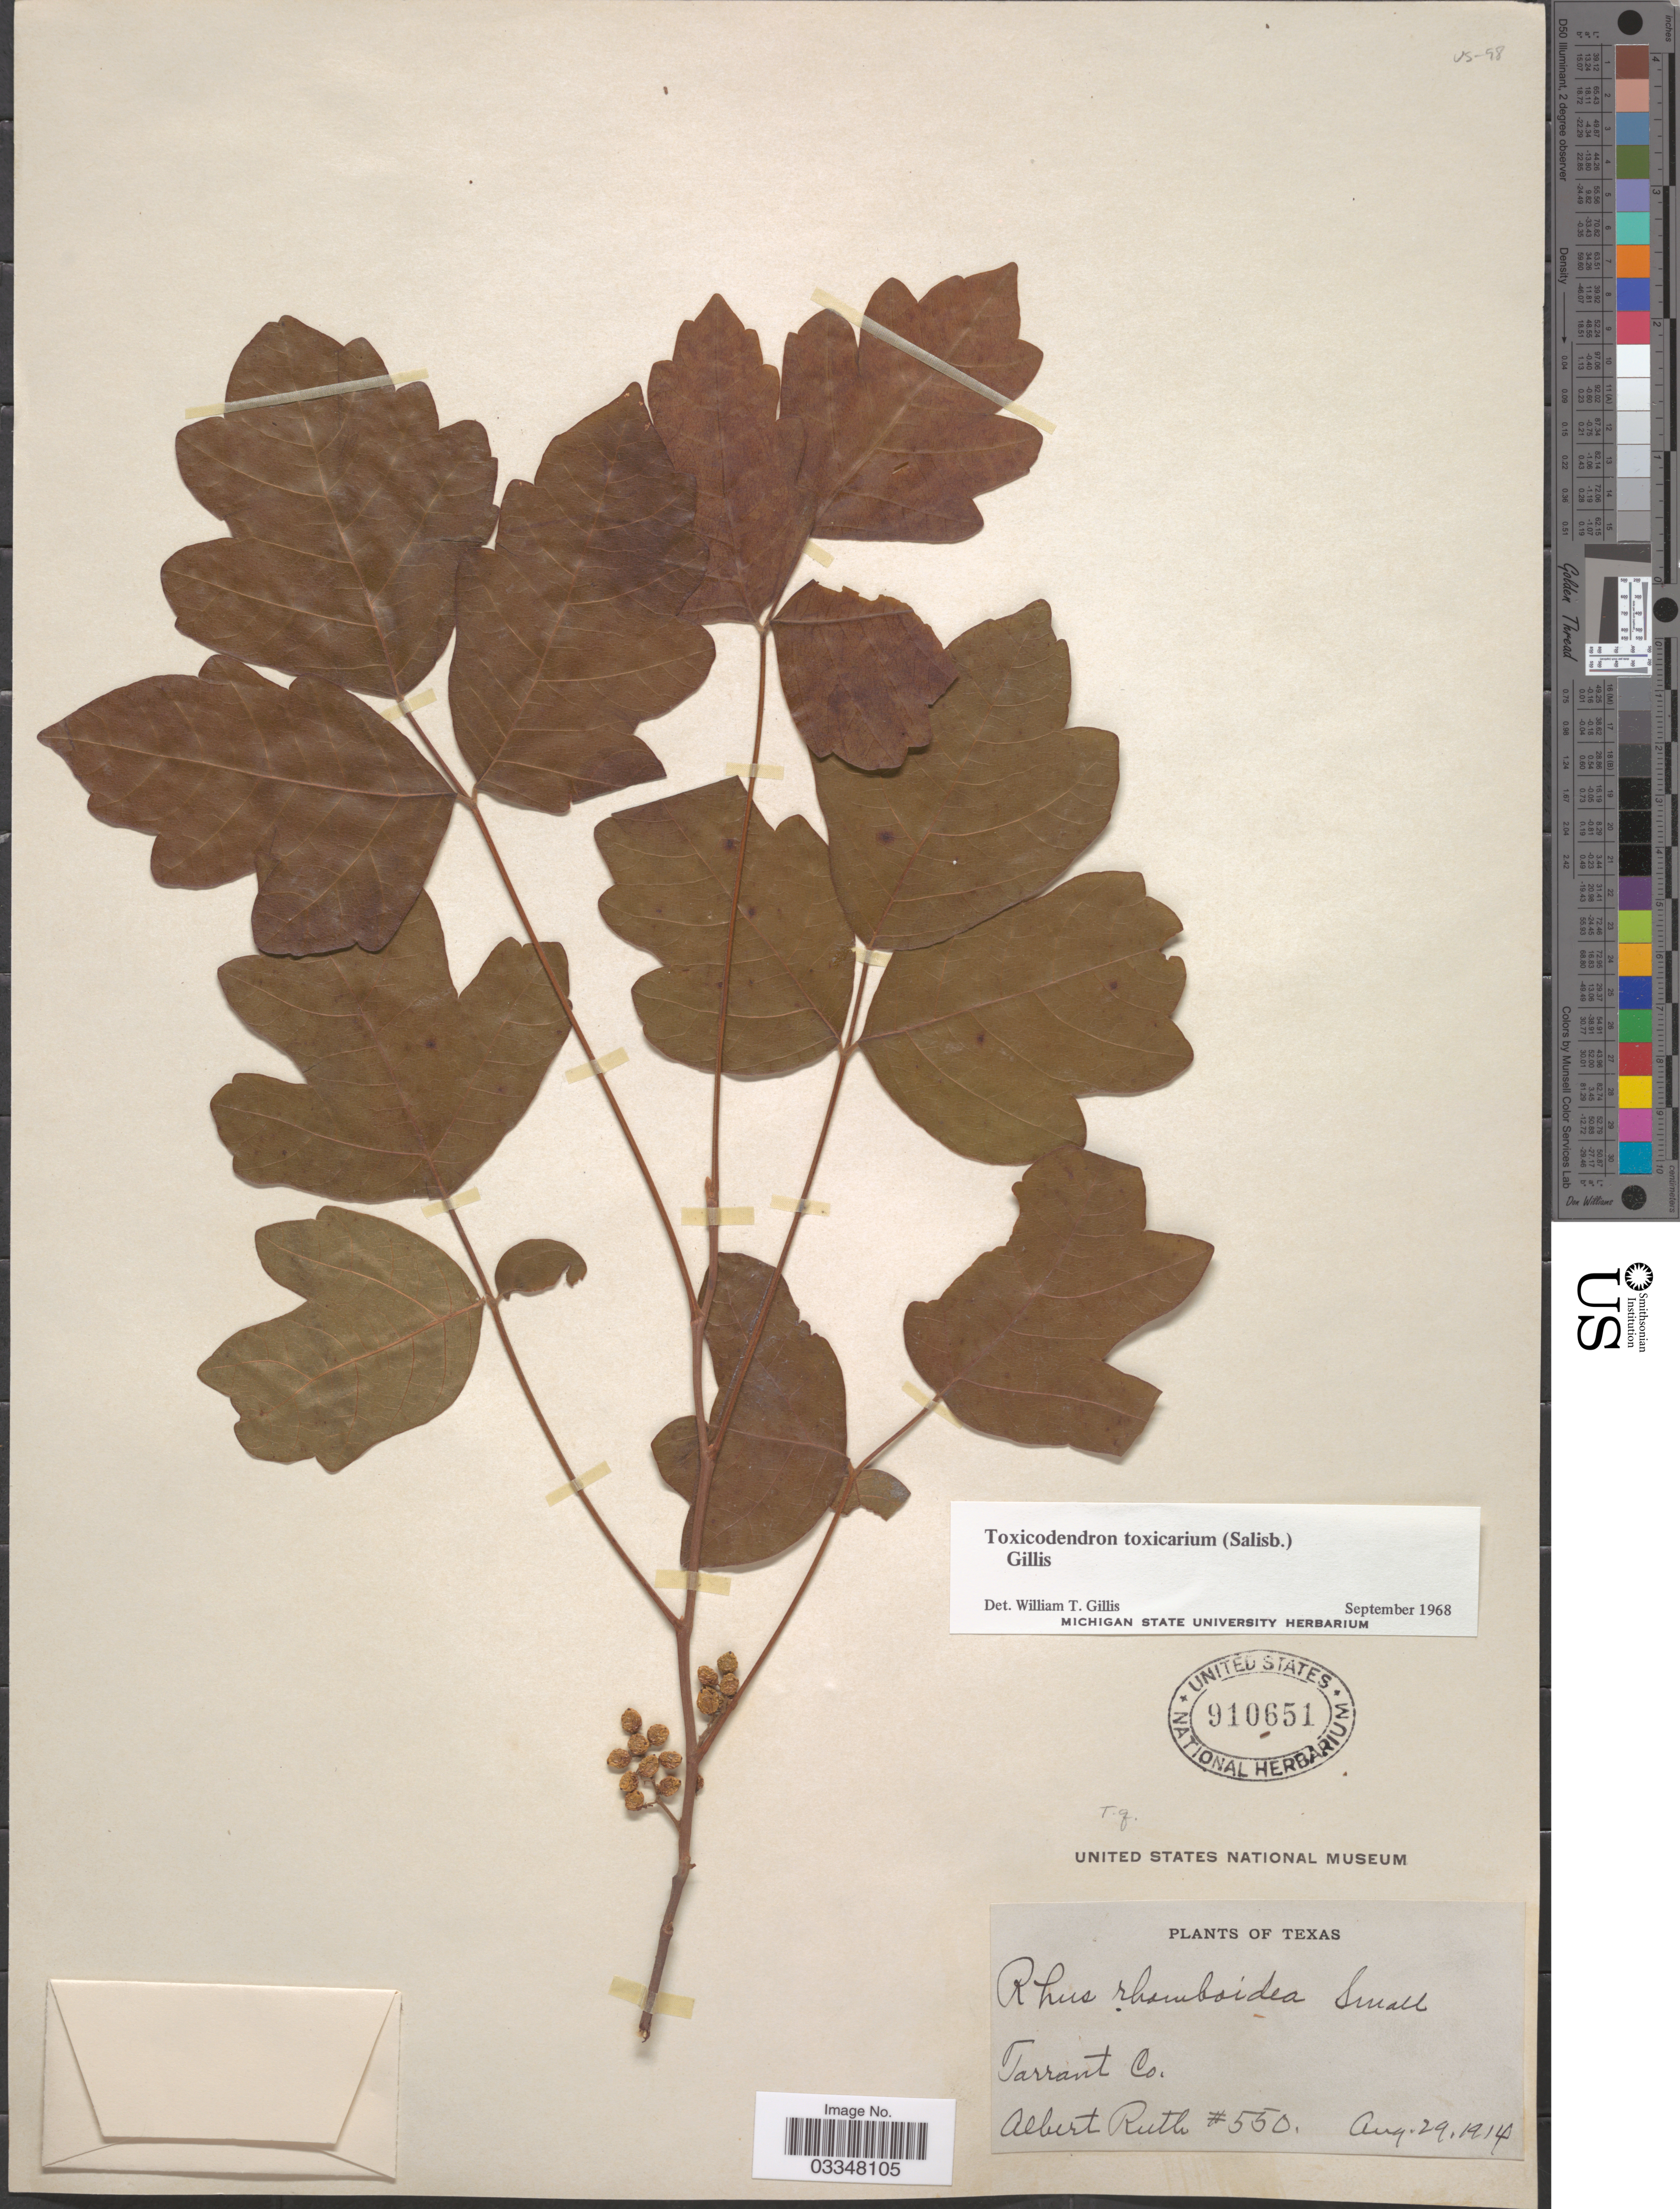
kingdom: Plantae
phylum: Tracheophyta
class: Magnoliopsida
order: Sapindales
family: Anacardiaceae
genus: Toxicodendron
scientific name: Toxicodendron toxicarium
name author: Gillis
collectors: A. Ruth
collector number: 550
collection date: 1914-08-29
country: United States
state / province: Texas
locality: Tarrant Co.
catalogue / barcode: US 910651